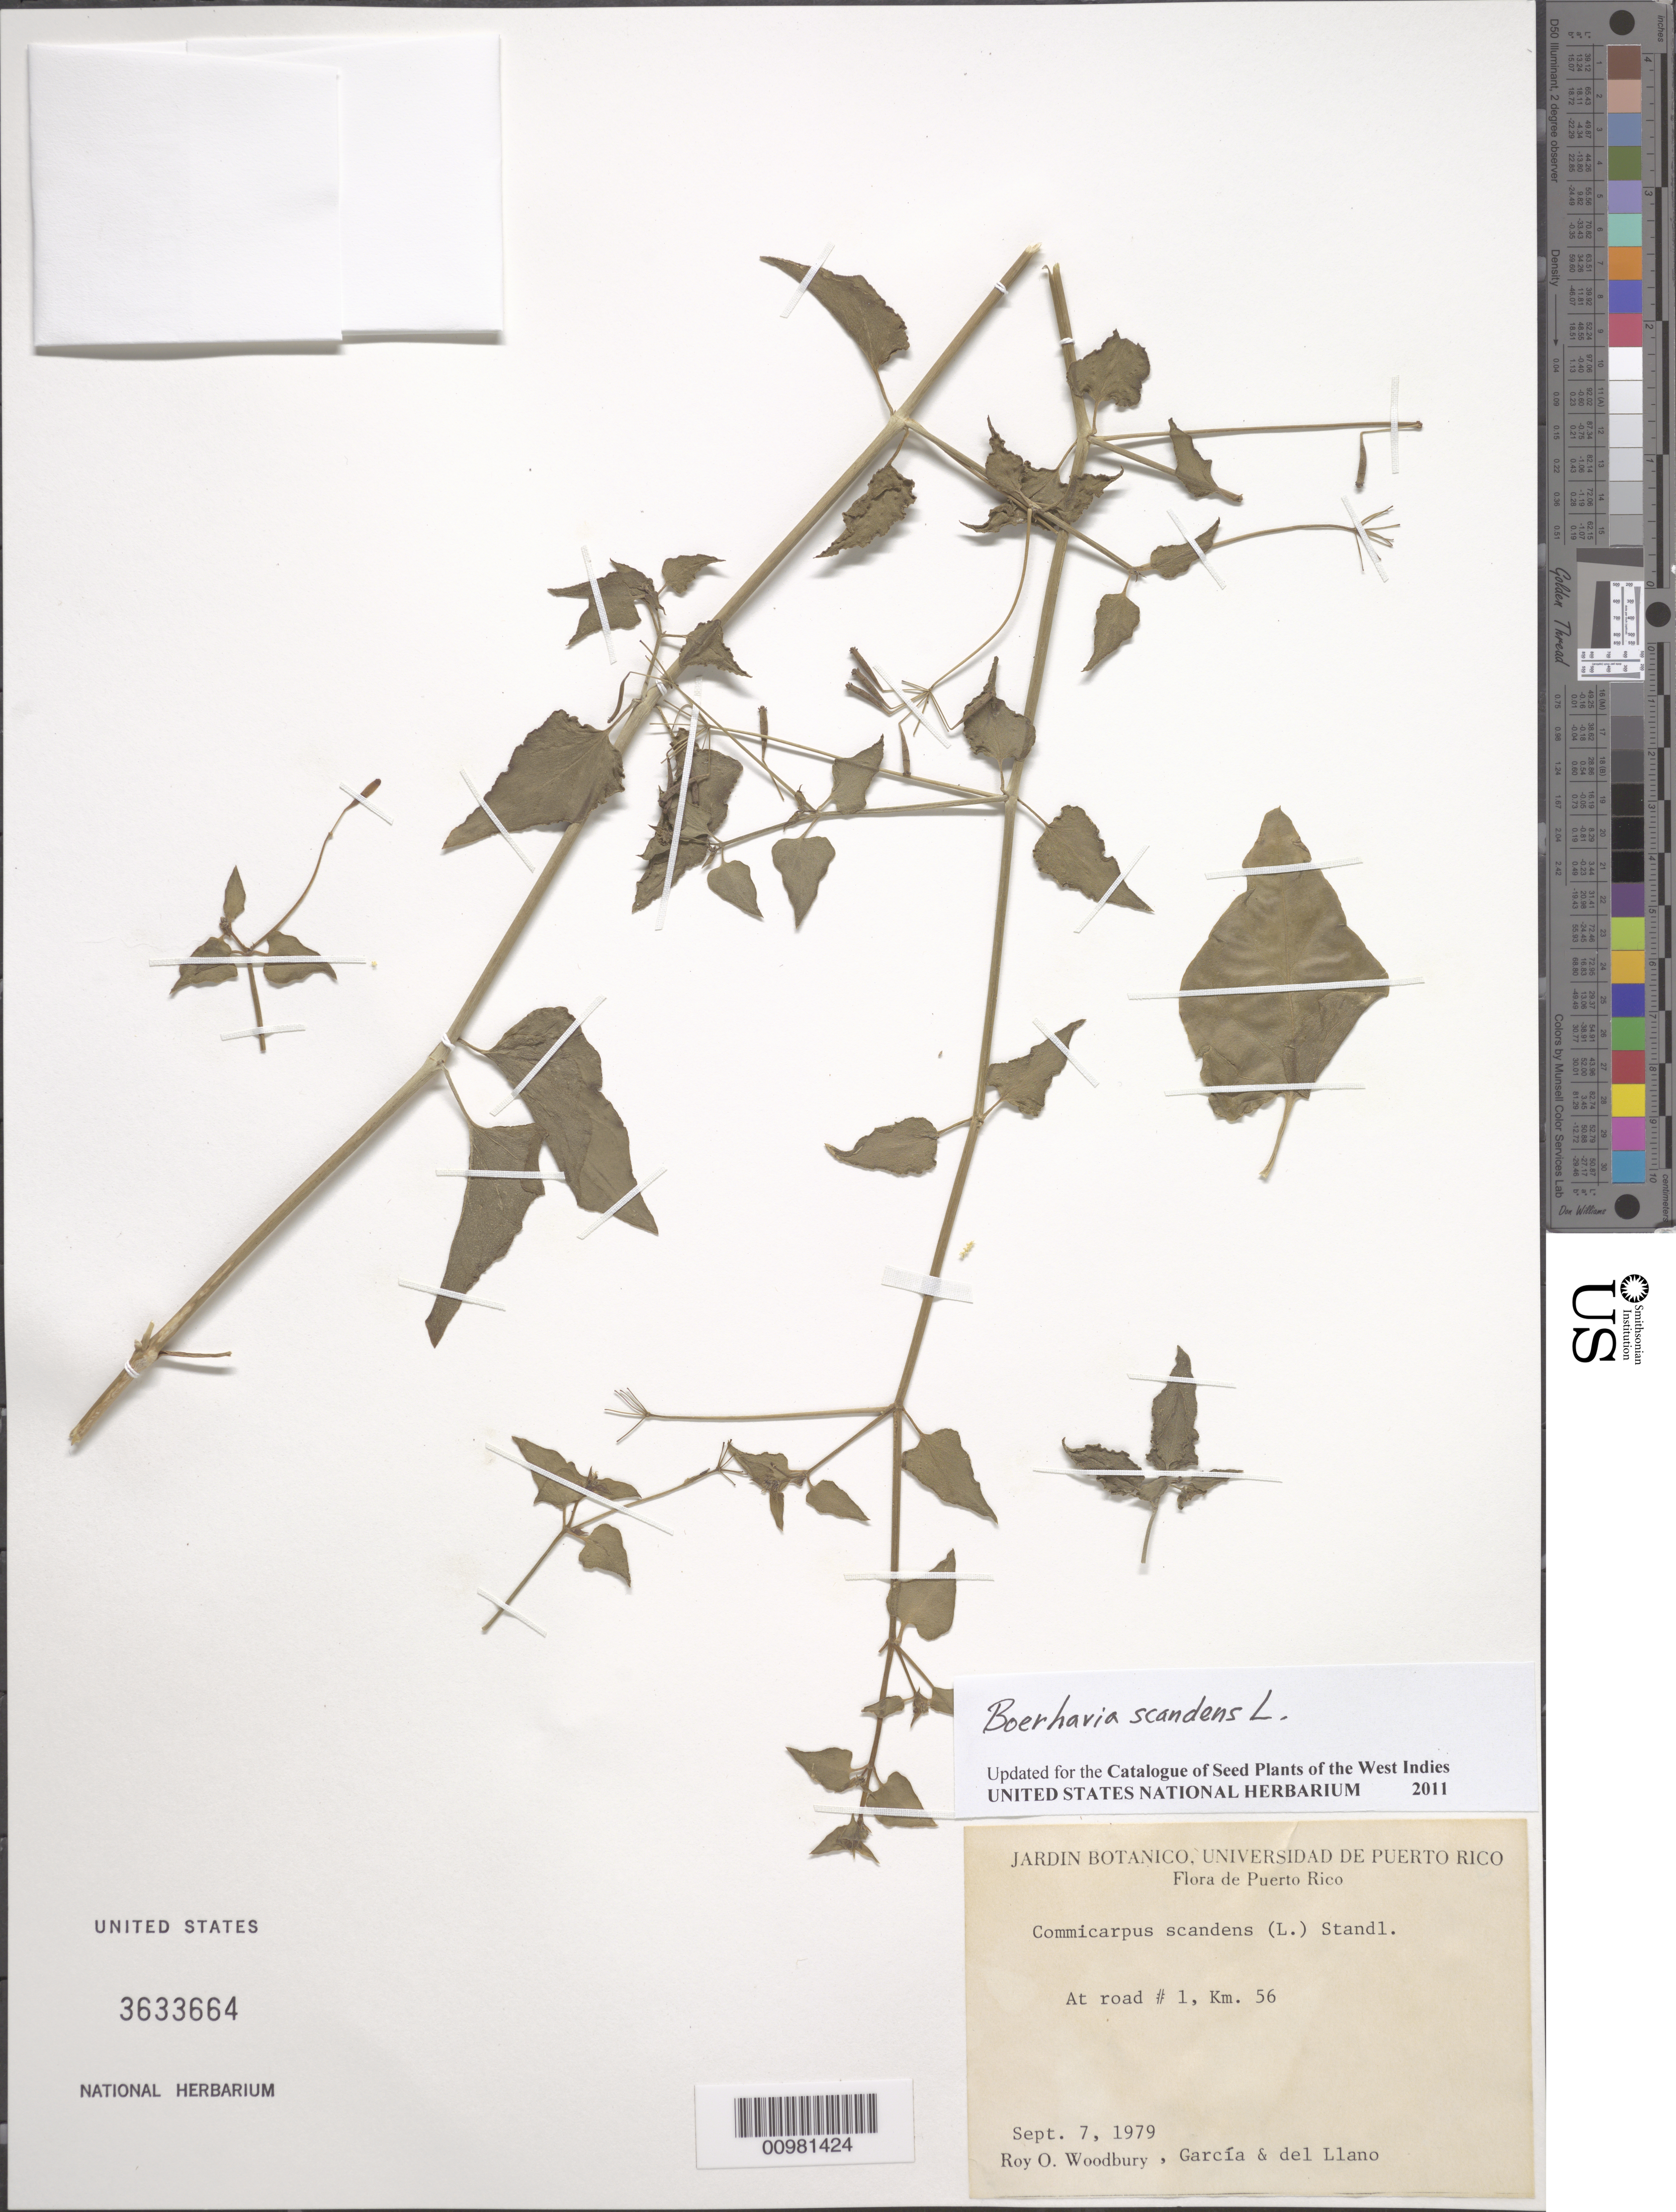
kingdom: Plantae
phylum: Tracheophyta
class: Magnoliopsida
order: Caryophyllales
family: Nyctaginaceae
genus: Boerhavia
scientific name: Boerhavia scandens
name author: L.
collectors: R. O. Woodbury, H. Garcia & del Llano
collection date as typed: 07 Sep 1979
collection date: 1979-09-07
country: Puerto Rico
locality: At road #1, Km. 56.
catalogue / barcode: US 3633664